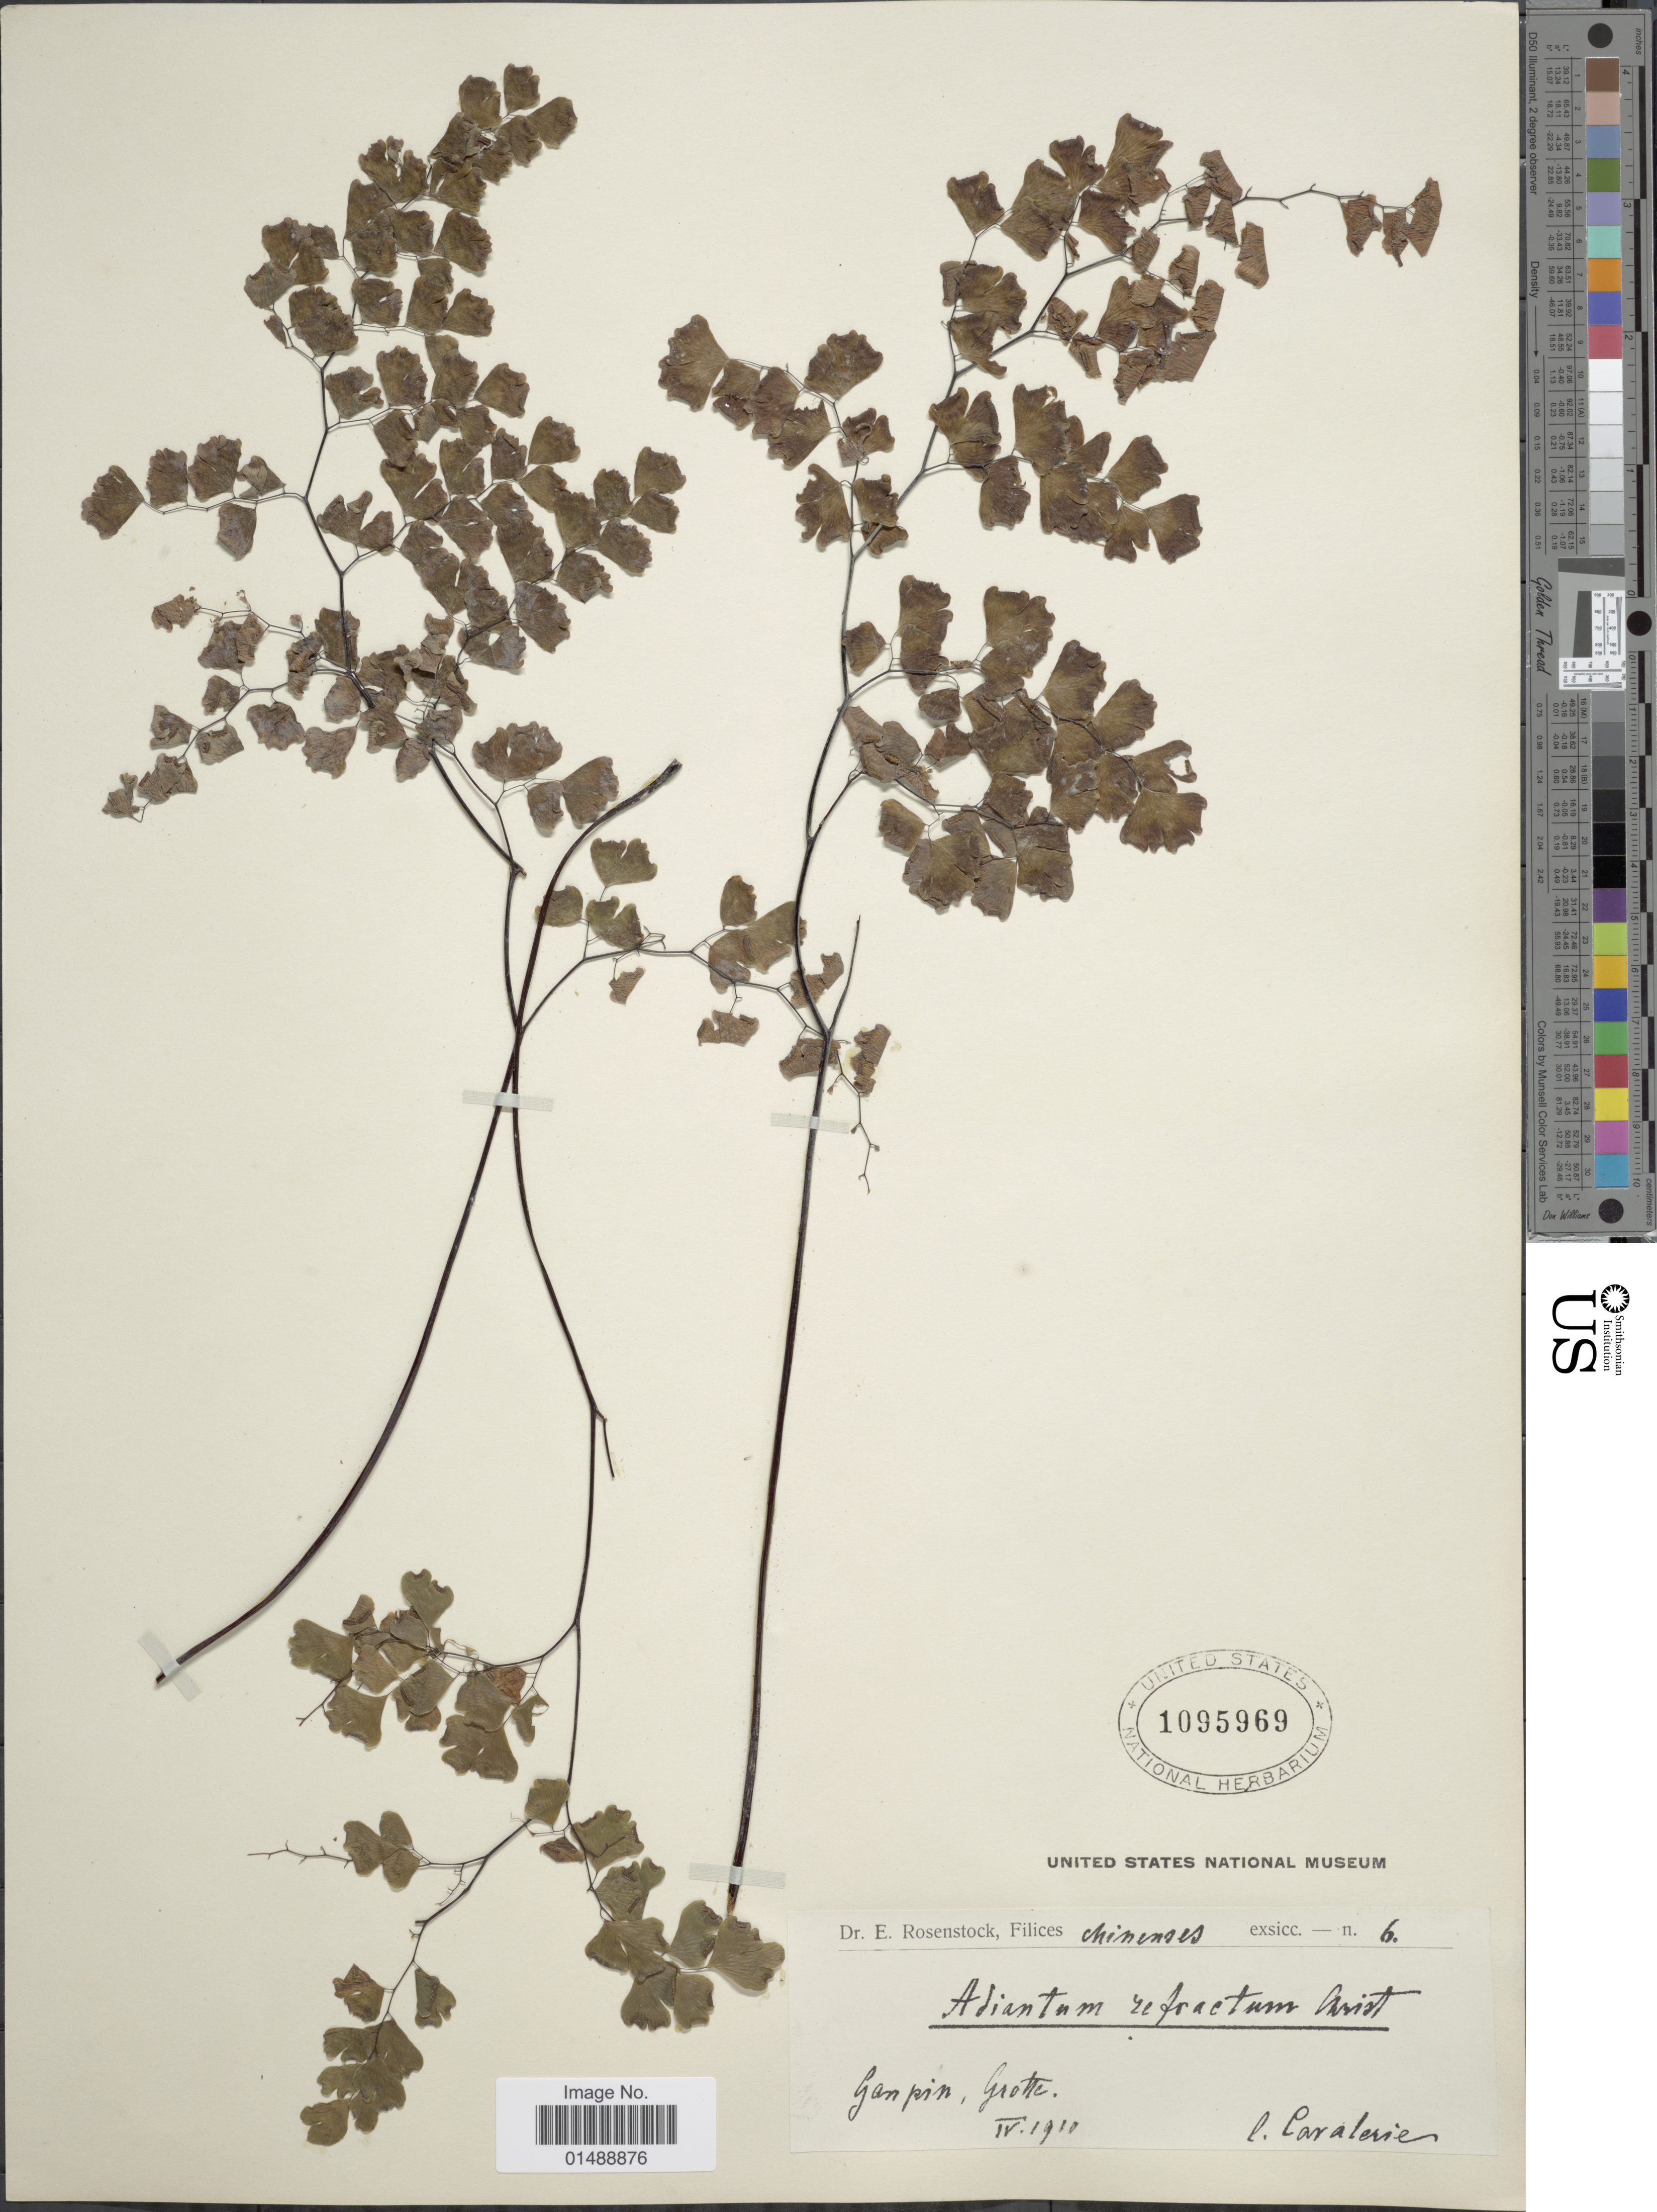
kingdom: Plantae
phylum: Tracheophyta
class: Polypodiopsida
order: Polypodiales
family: Pteridaceae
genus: Adiantum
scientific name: Adiantum refractum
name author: Christ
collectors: -. Cavalerie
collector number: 6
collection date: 1910-04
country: China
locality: Ganpin, Grotre [interpreted]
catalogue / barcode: US 1095969